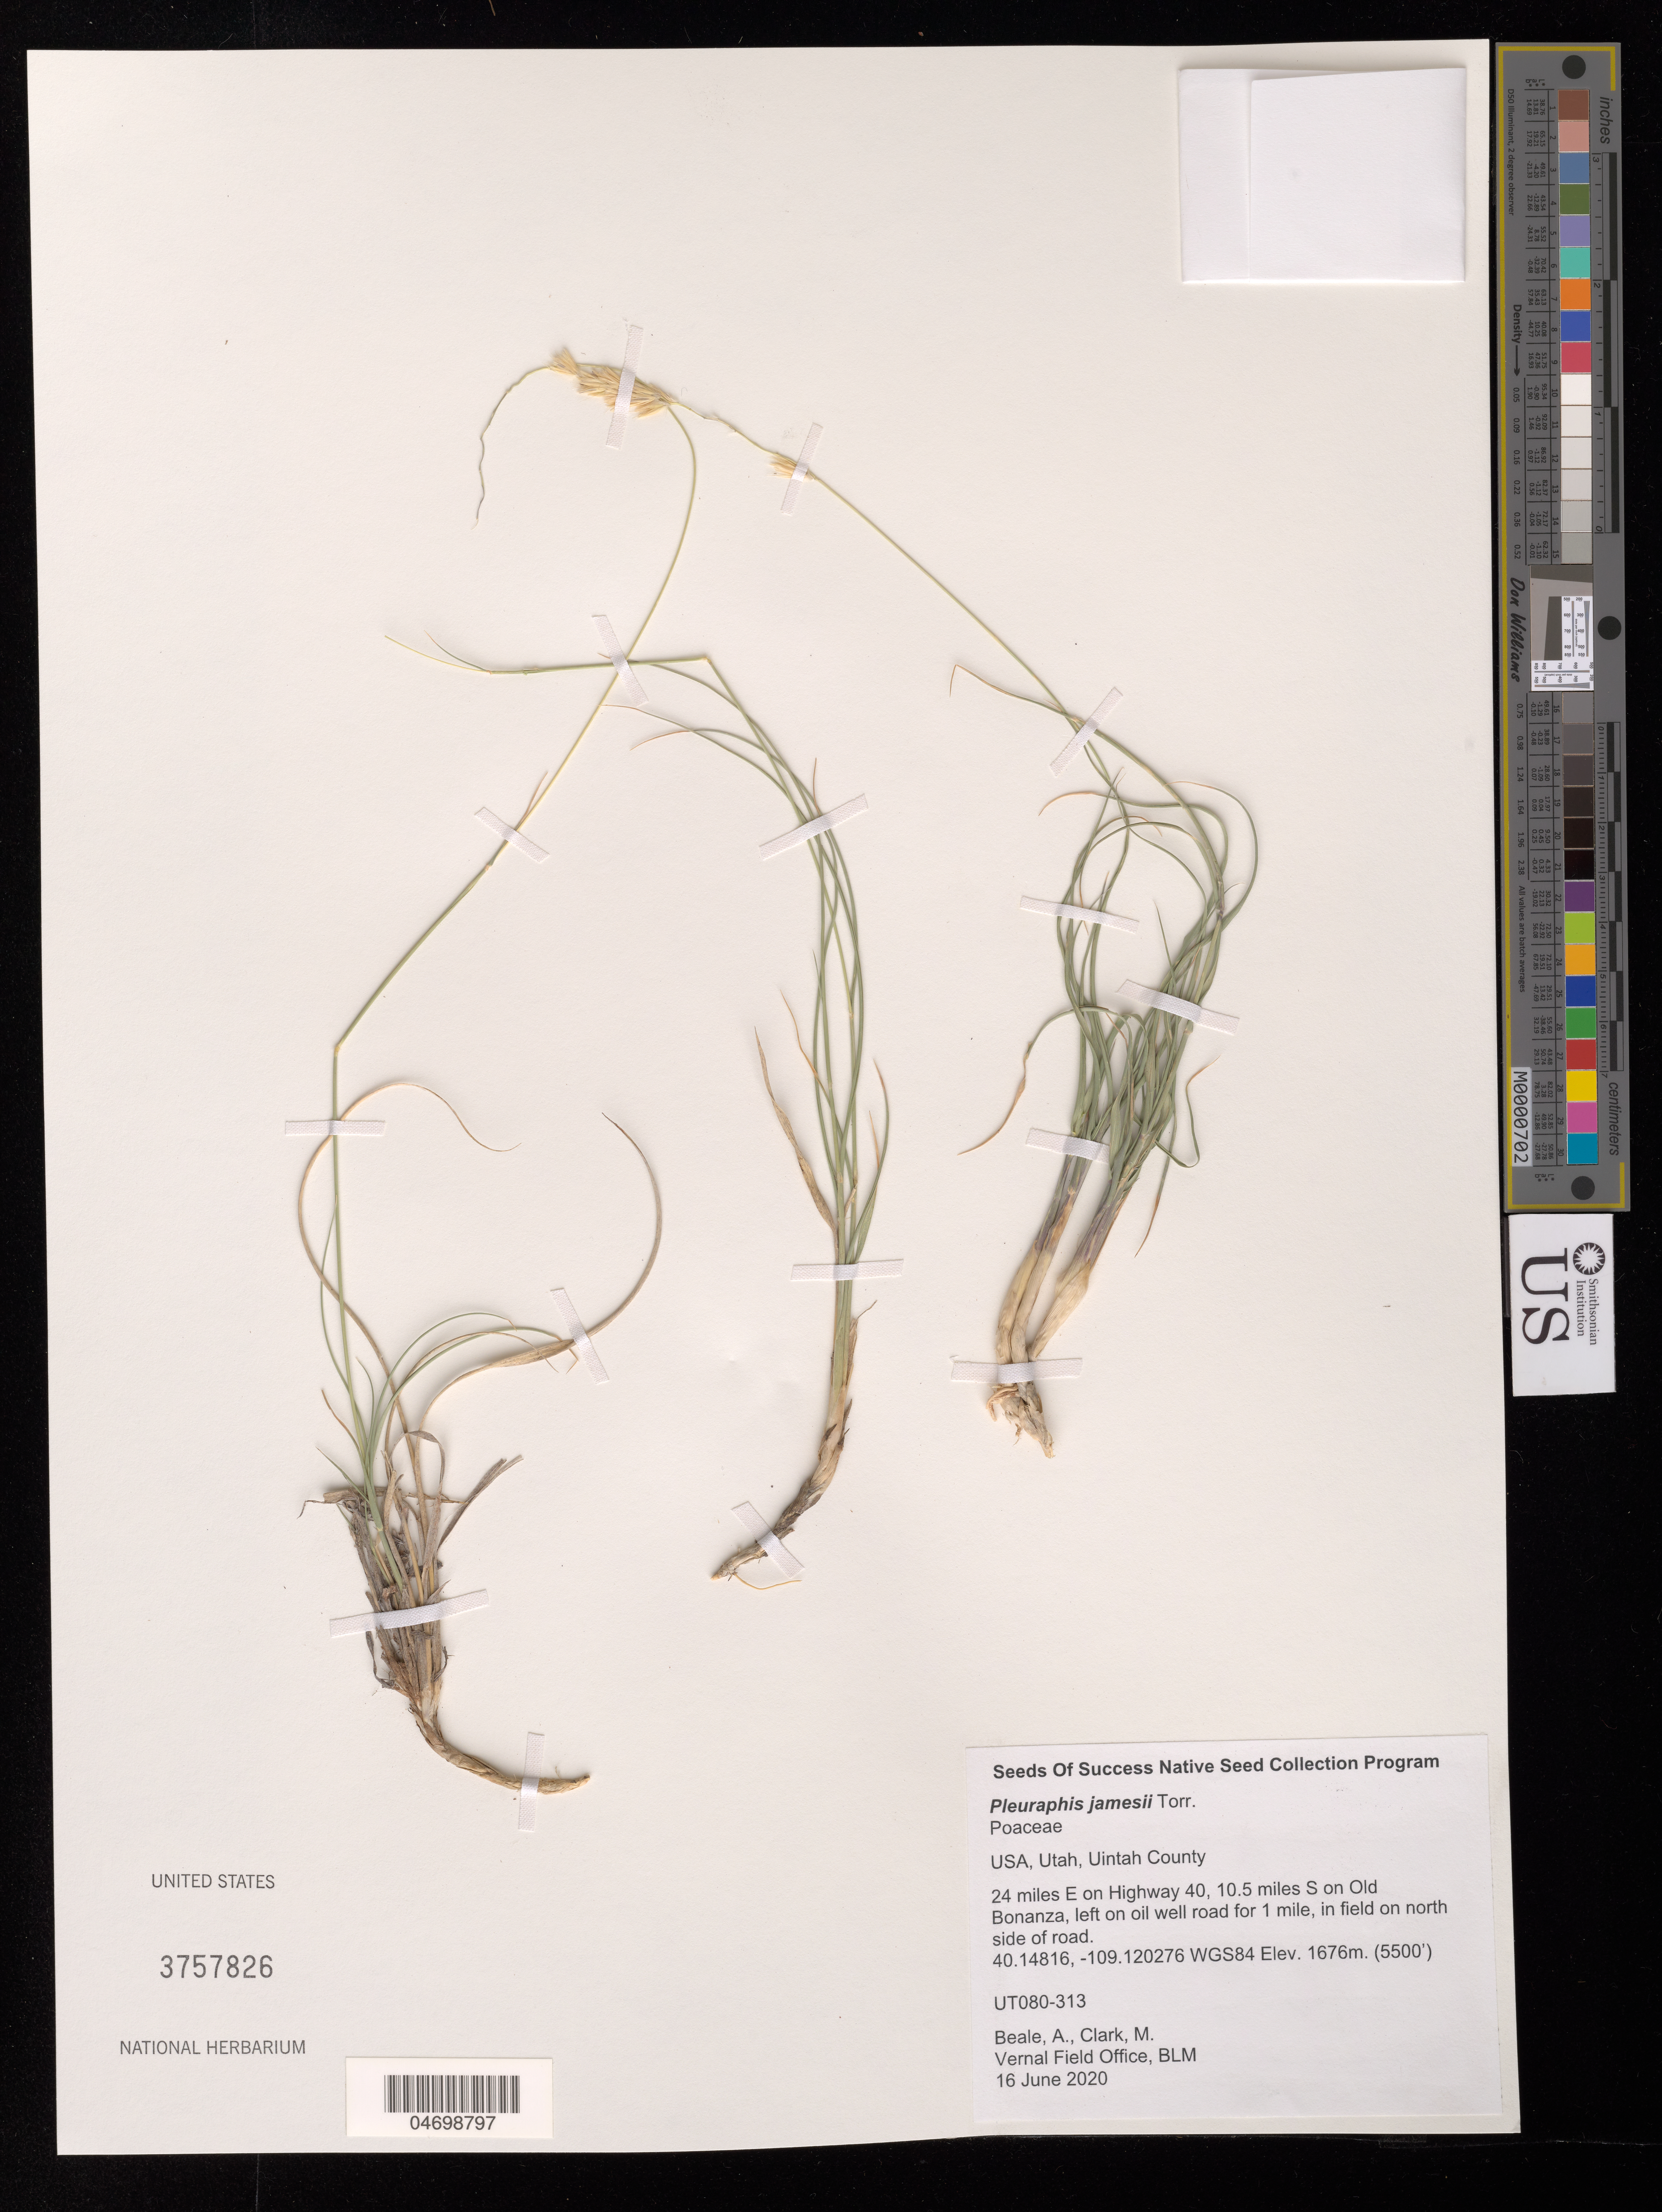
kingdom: Plantae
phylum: Tracheophyta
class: Liliopsida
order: Poales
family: Poaceae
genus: Pleuraphis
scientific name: Pleuraphis jamesii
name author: Torr.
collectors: A. Beale & M. Clark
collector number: UT080-313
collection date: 2020-06-16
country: United States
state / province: Utah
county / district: Uintah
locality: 10.5 mi. S on Old Bonanza Hwy, 1 mi. on oil well road.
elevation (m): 1676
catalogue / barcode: US 3757826